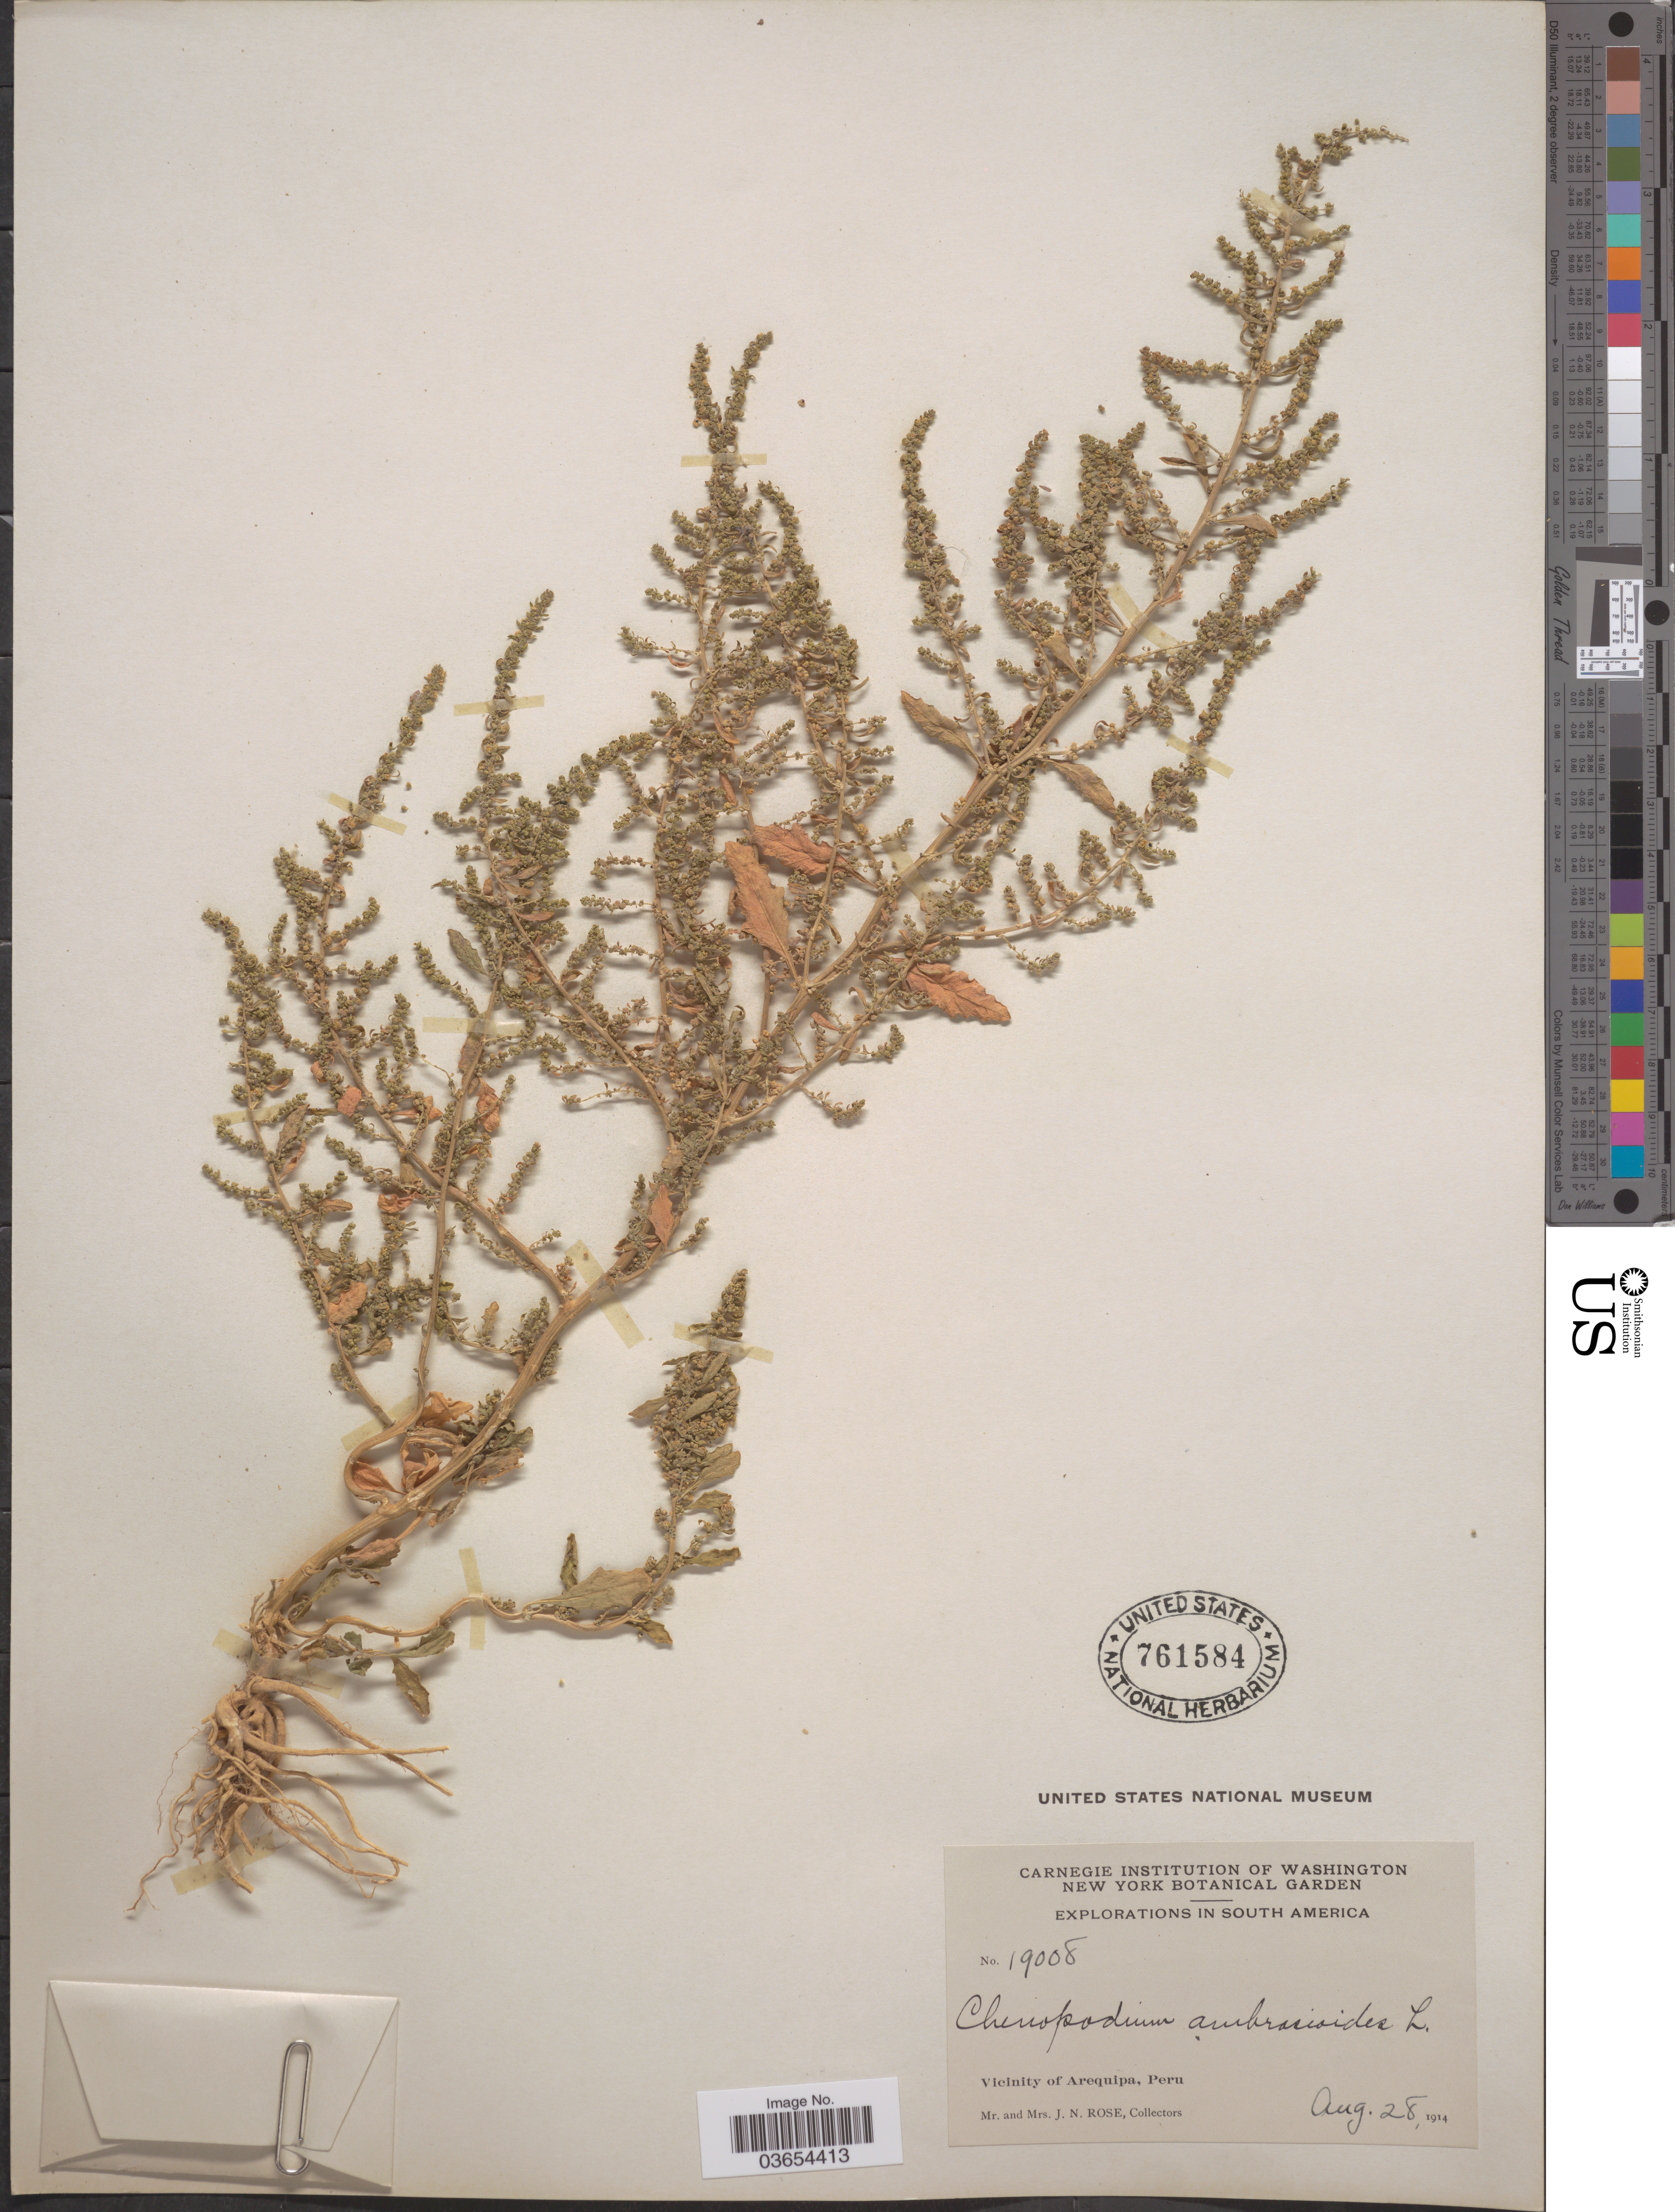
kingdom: Plantae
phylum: Tracheophyta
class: Magnoliopsida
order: Caryophyllales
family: Amaranthaceae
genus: Chenopodium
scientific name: Chenopodium ambrosioides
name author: L.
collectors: J. N. Rose & L. B. Rose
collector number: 19008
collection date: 1914-08-28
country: Peru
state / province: Arequipa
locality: Vicinity of Arequipa.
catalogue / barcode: US 761584